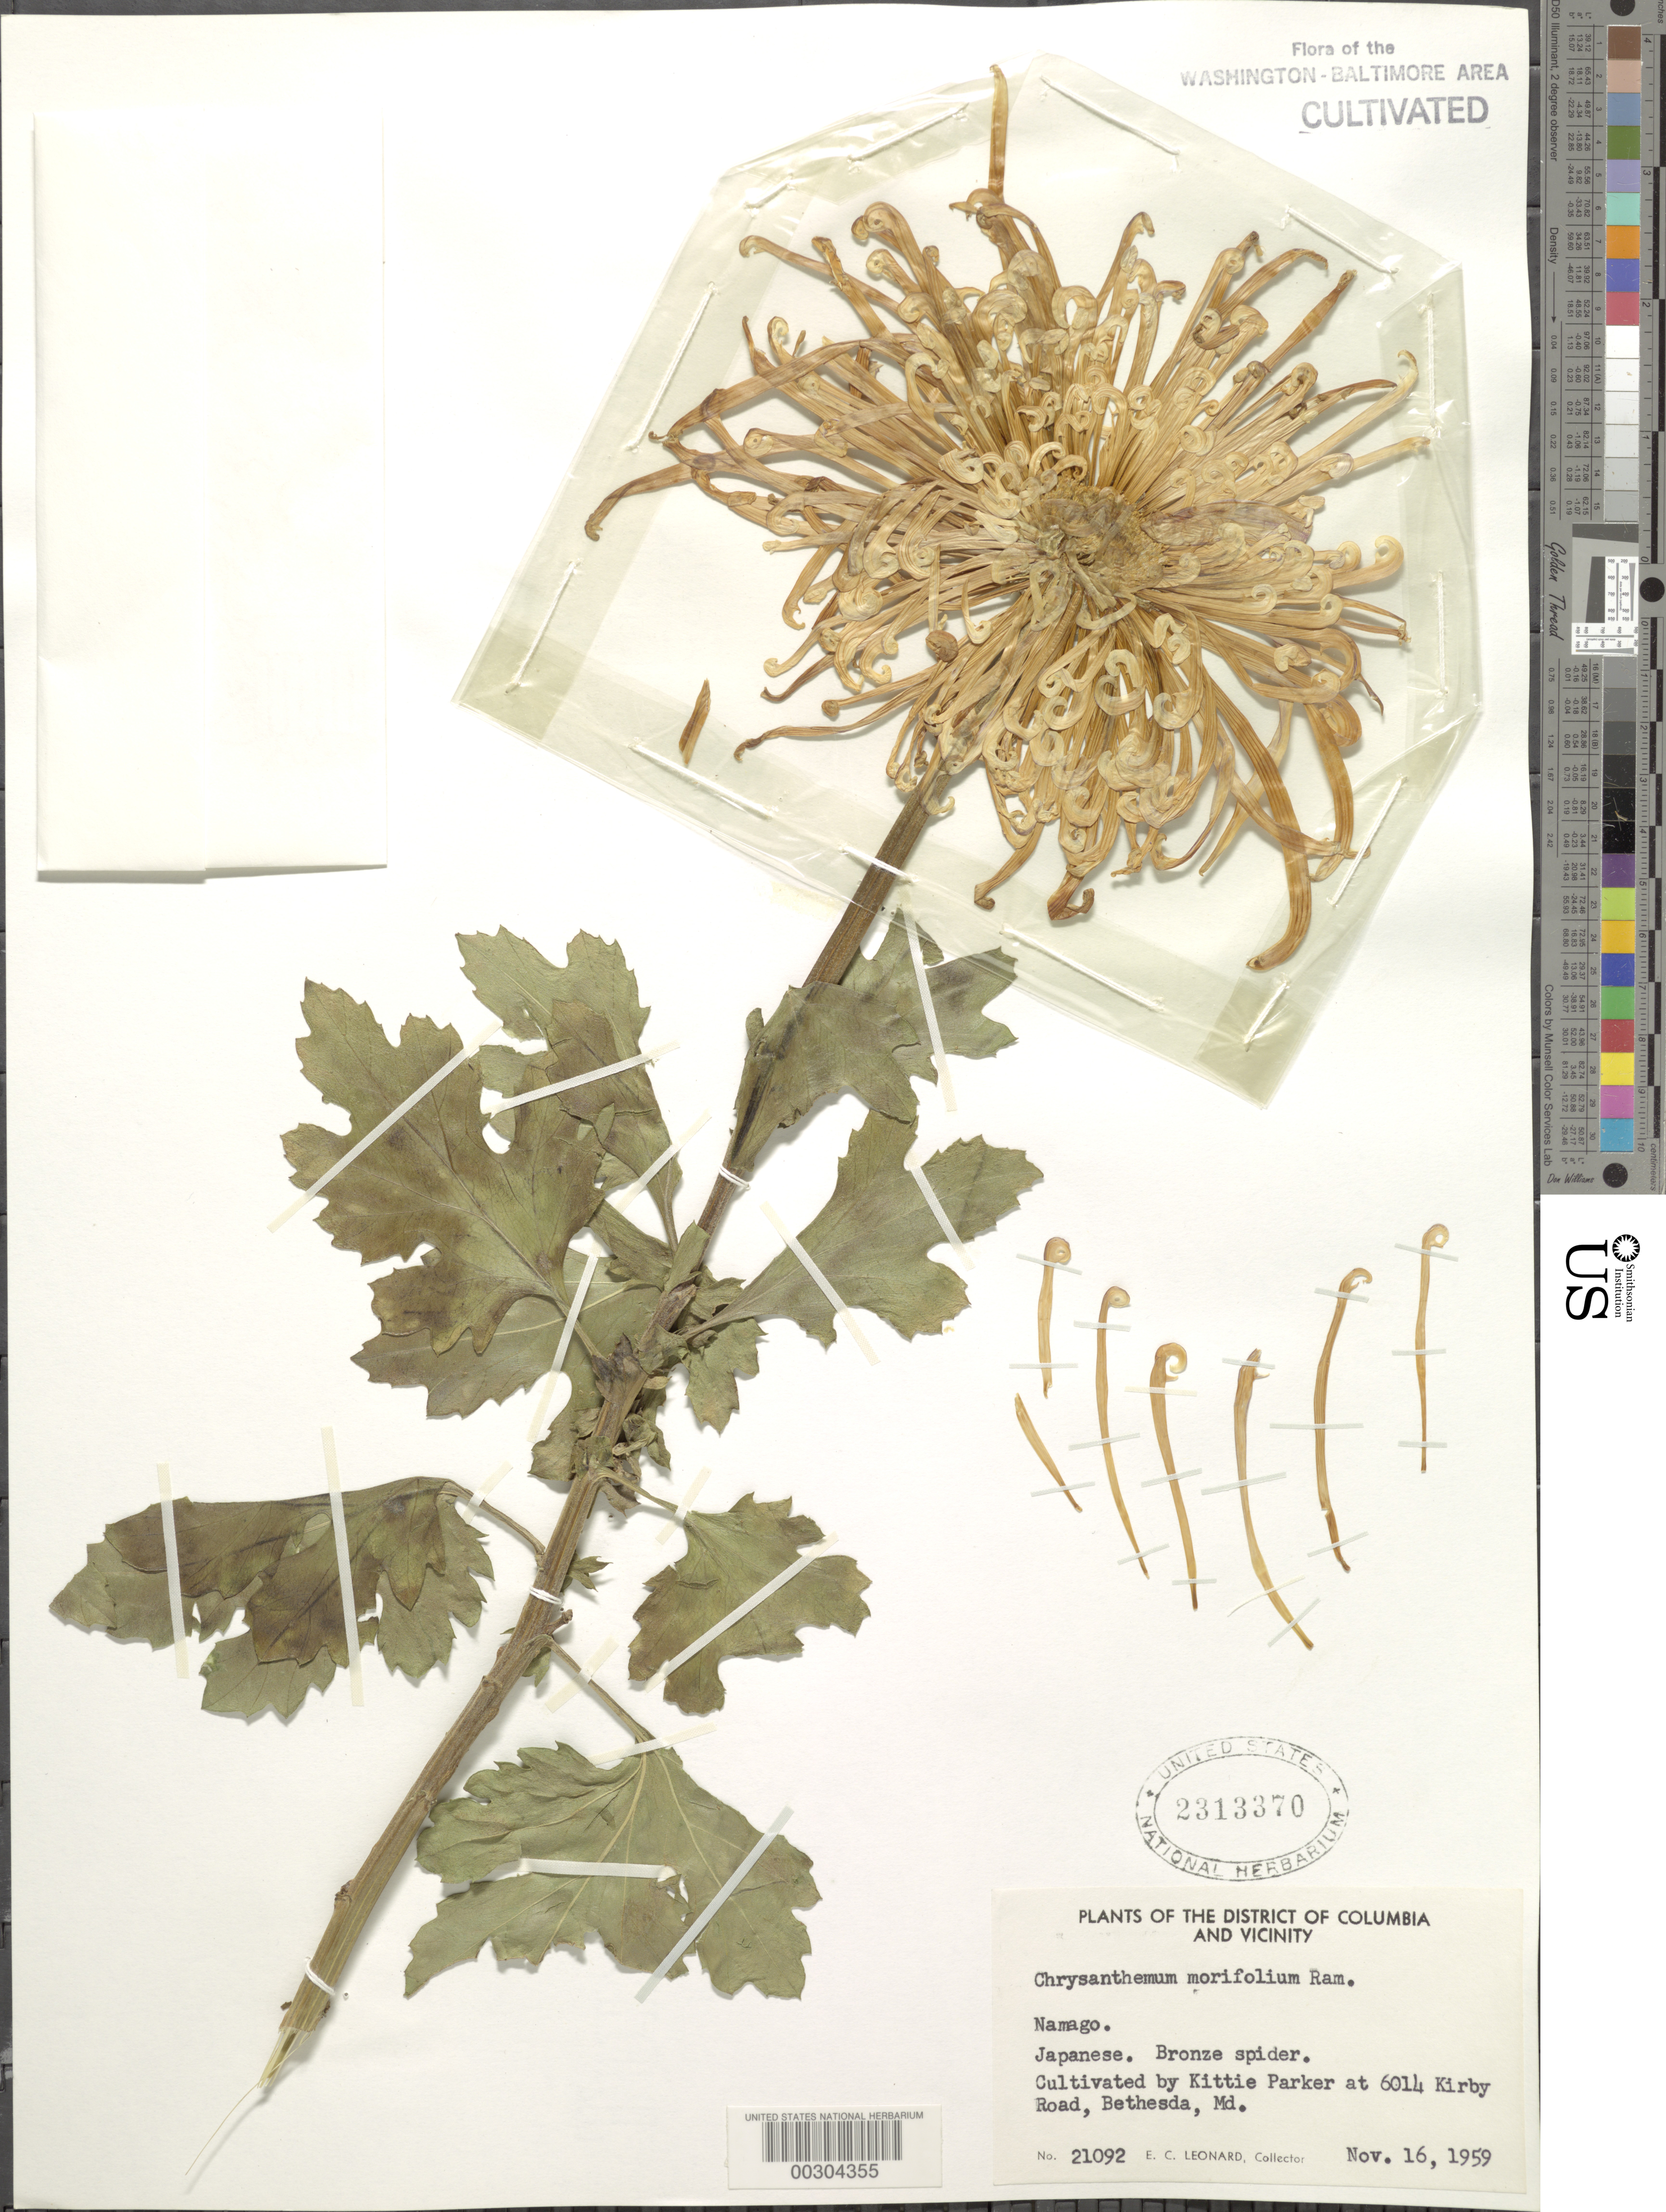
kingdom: Plantae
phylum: Tracheophyta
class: Magnoliopsida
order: Asterales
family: Asteraceae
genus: Chrysanthemum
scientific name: Chrysanthemum morifolium 'Namago'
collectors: E. C. Leonard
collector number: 21092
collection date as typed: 16 Nov 1959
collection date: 1959-11-16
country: United States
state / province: Maryland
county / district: Montgomery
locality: Bethesda, 6014 Kirby Rd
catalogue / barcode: US 2313370